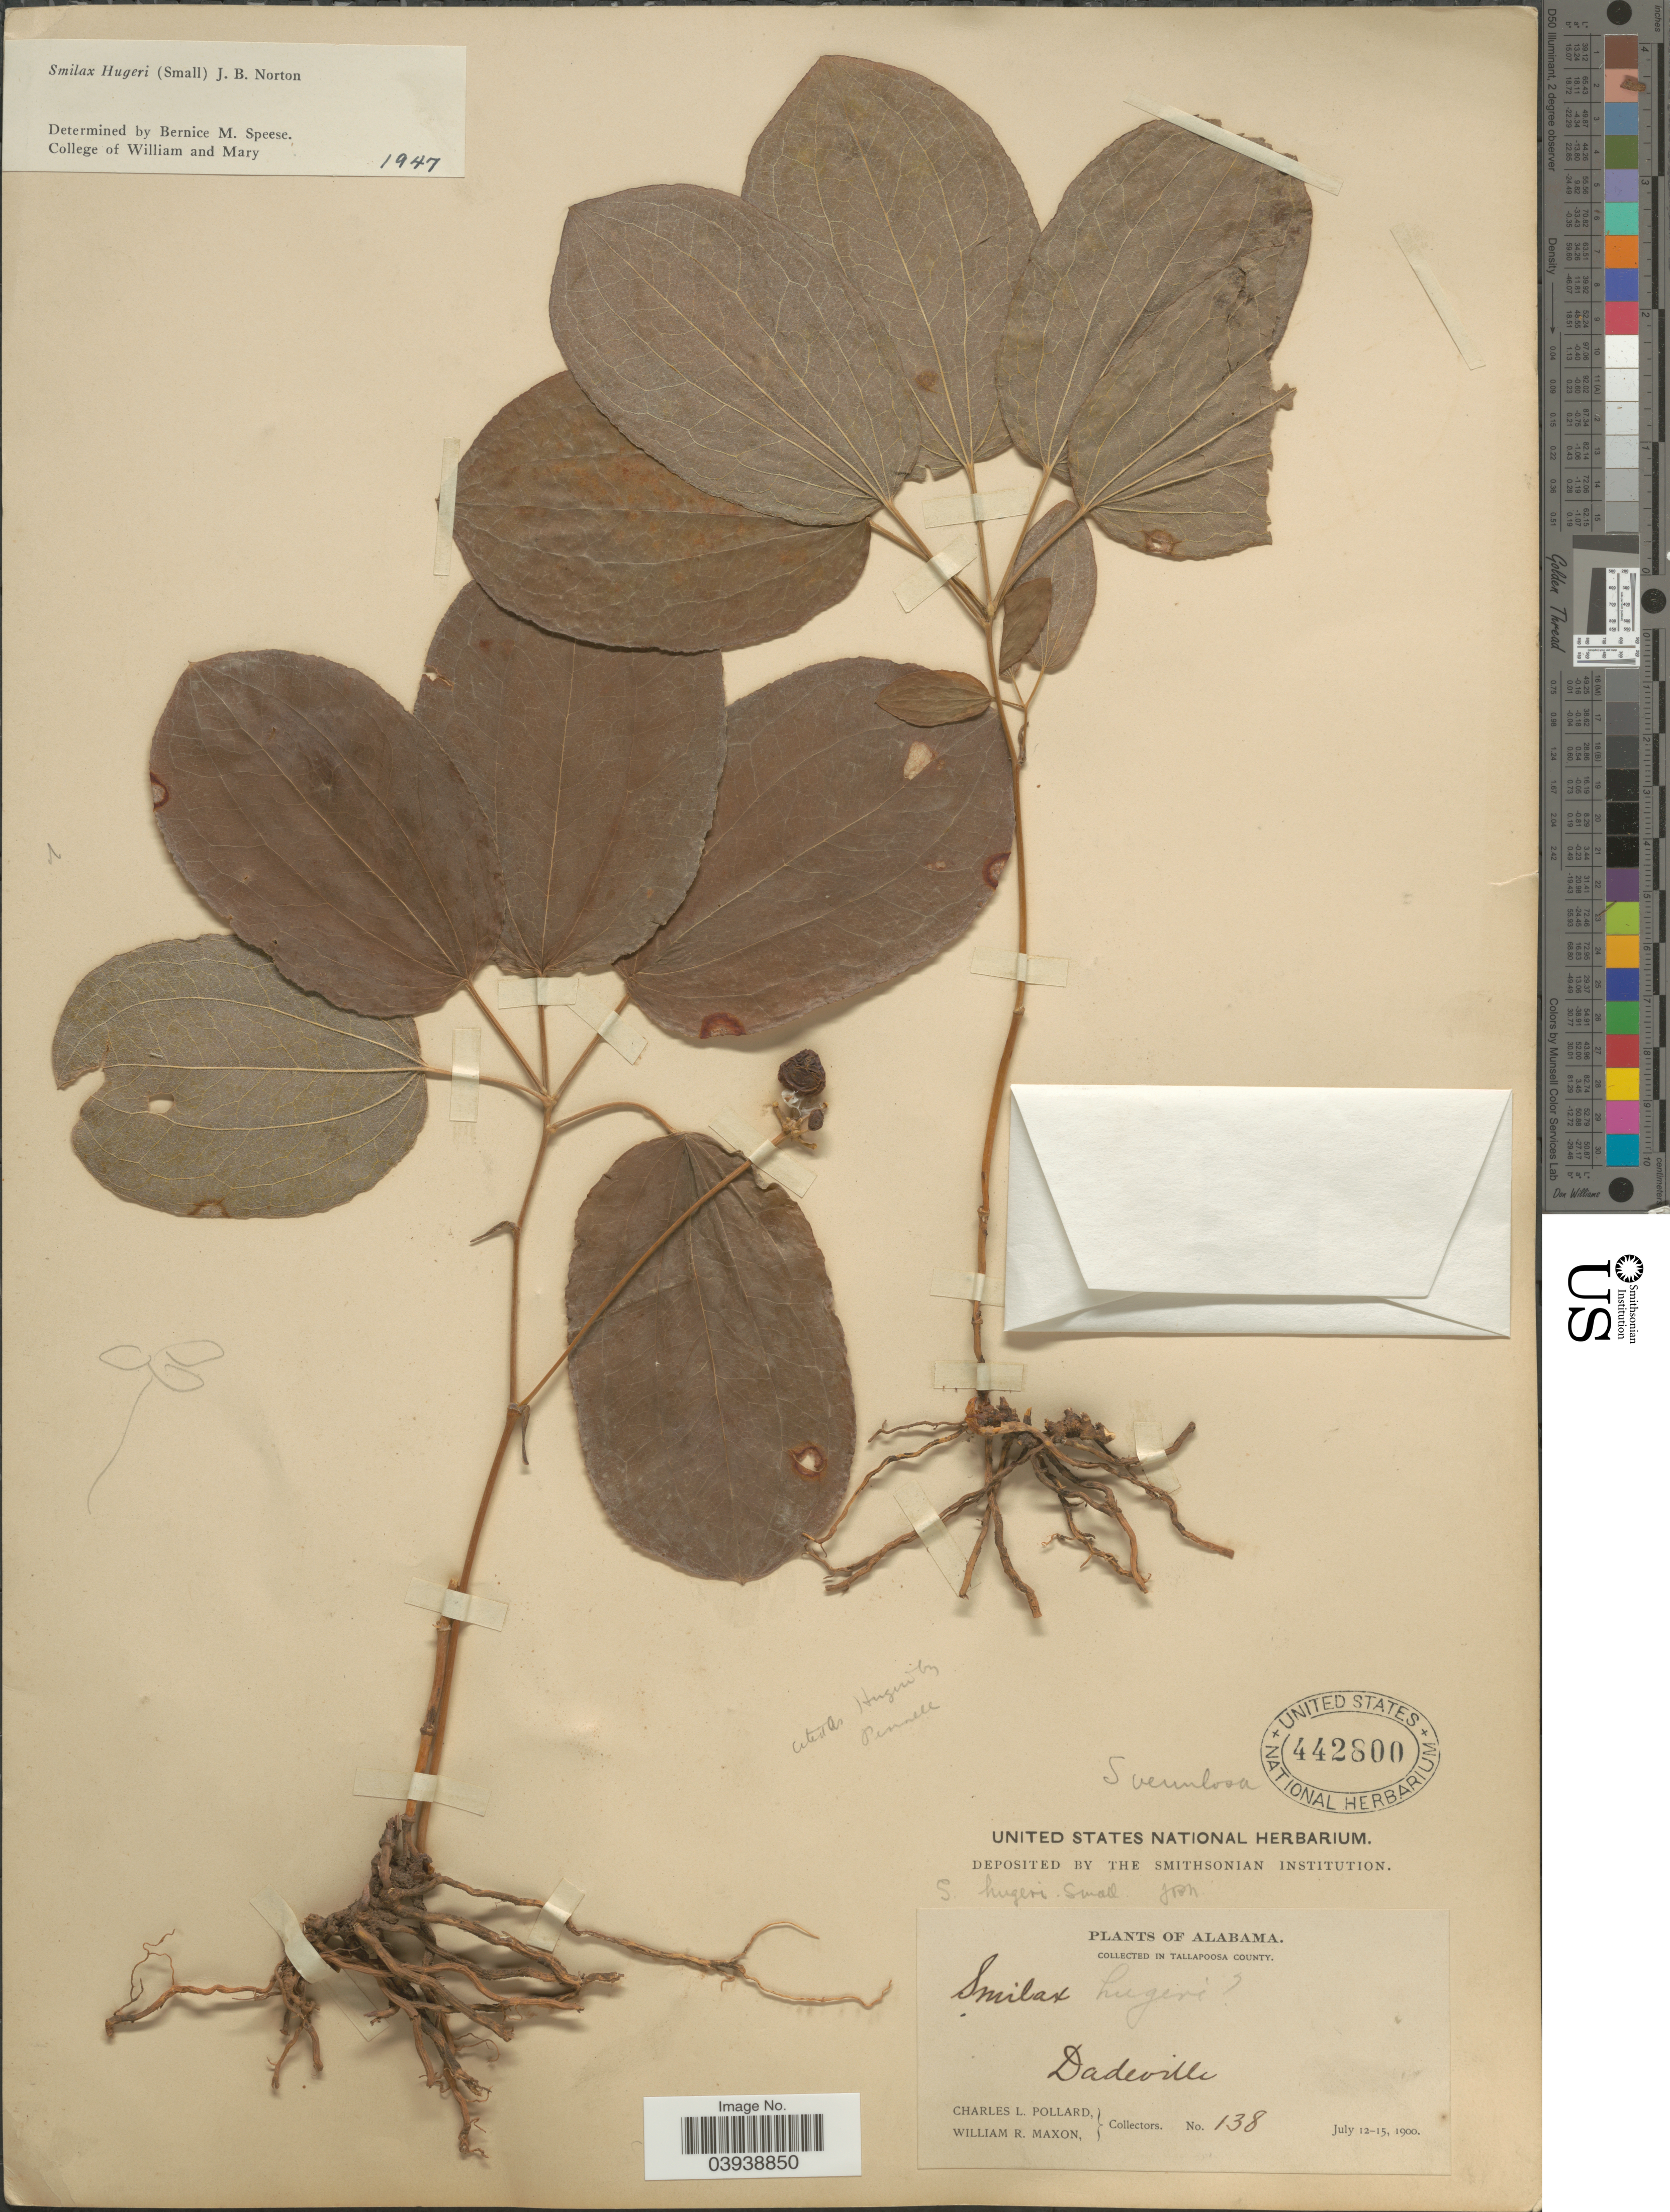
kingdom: Plantae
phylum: Tracheophyta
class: Liliopsida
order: Liliales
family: Smilacaceae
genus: Smilax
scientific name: Smilax hugeri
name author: J.B. Norton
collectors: C. L. Pollard & W. R. Maxon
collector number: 138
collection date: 1900-07-12/1900-07-15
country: United States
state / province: Alabama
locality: In Tallapoosa County. Dadeville.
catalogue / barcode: US 442800